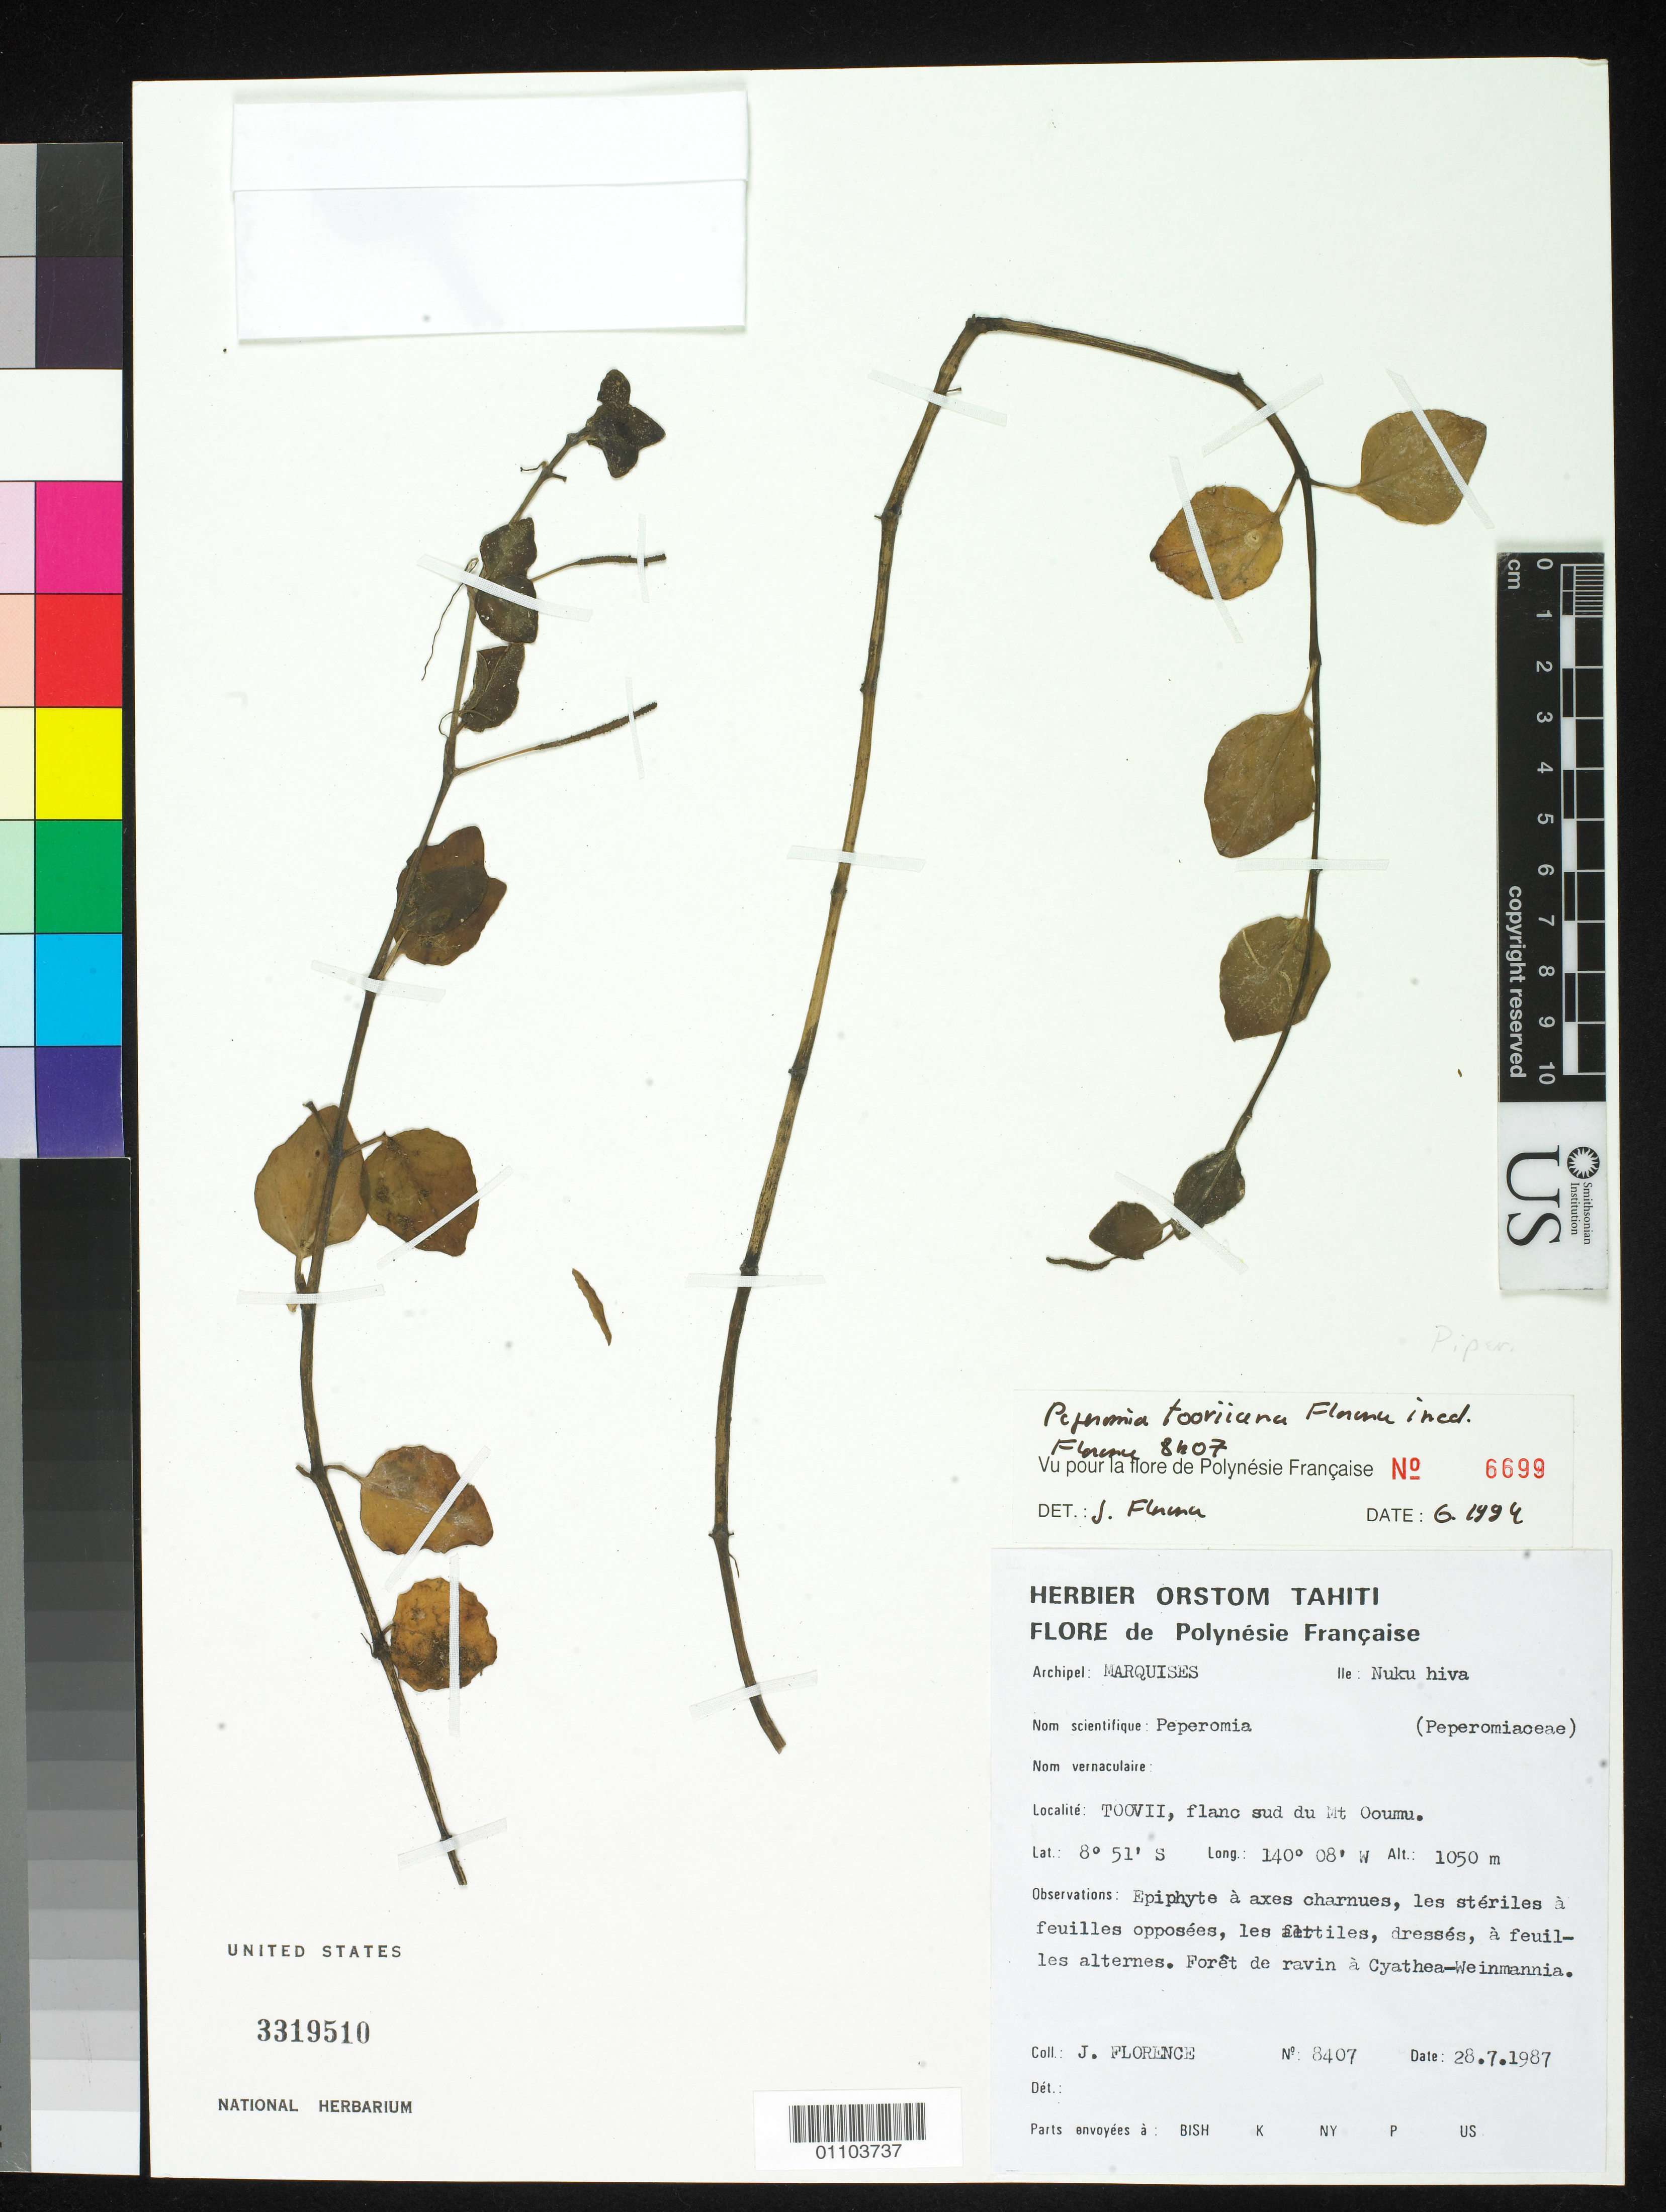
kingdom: Plantae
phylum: Tracheophyta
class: Magnoliopsida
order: Piperales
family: Piperaceae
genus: Peperomia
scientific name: Peperomia tooviiana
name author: J. Florence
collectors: J. Florence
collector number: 8407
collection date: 1987-07-28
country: French Polynesia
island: Nuku Hiva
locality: Toovii, flanc sud du Mt. Ooumu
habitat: Foret de ravin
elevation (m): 1050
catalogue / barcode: US 3319510